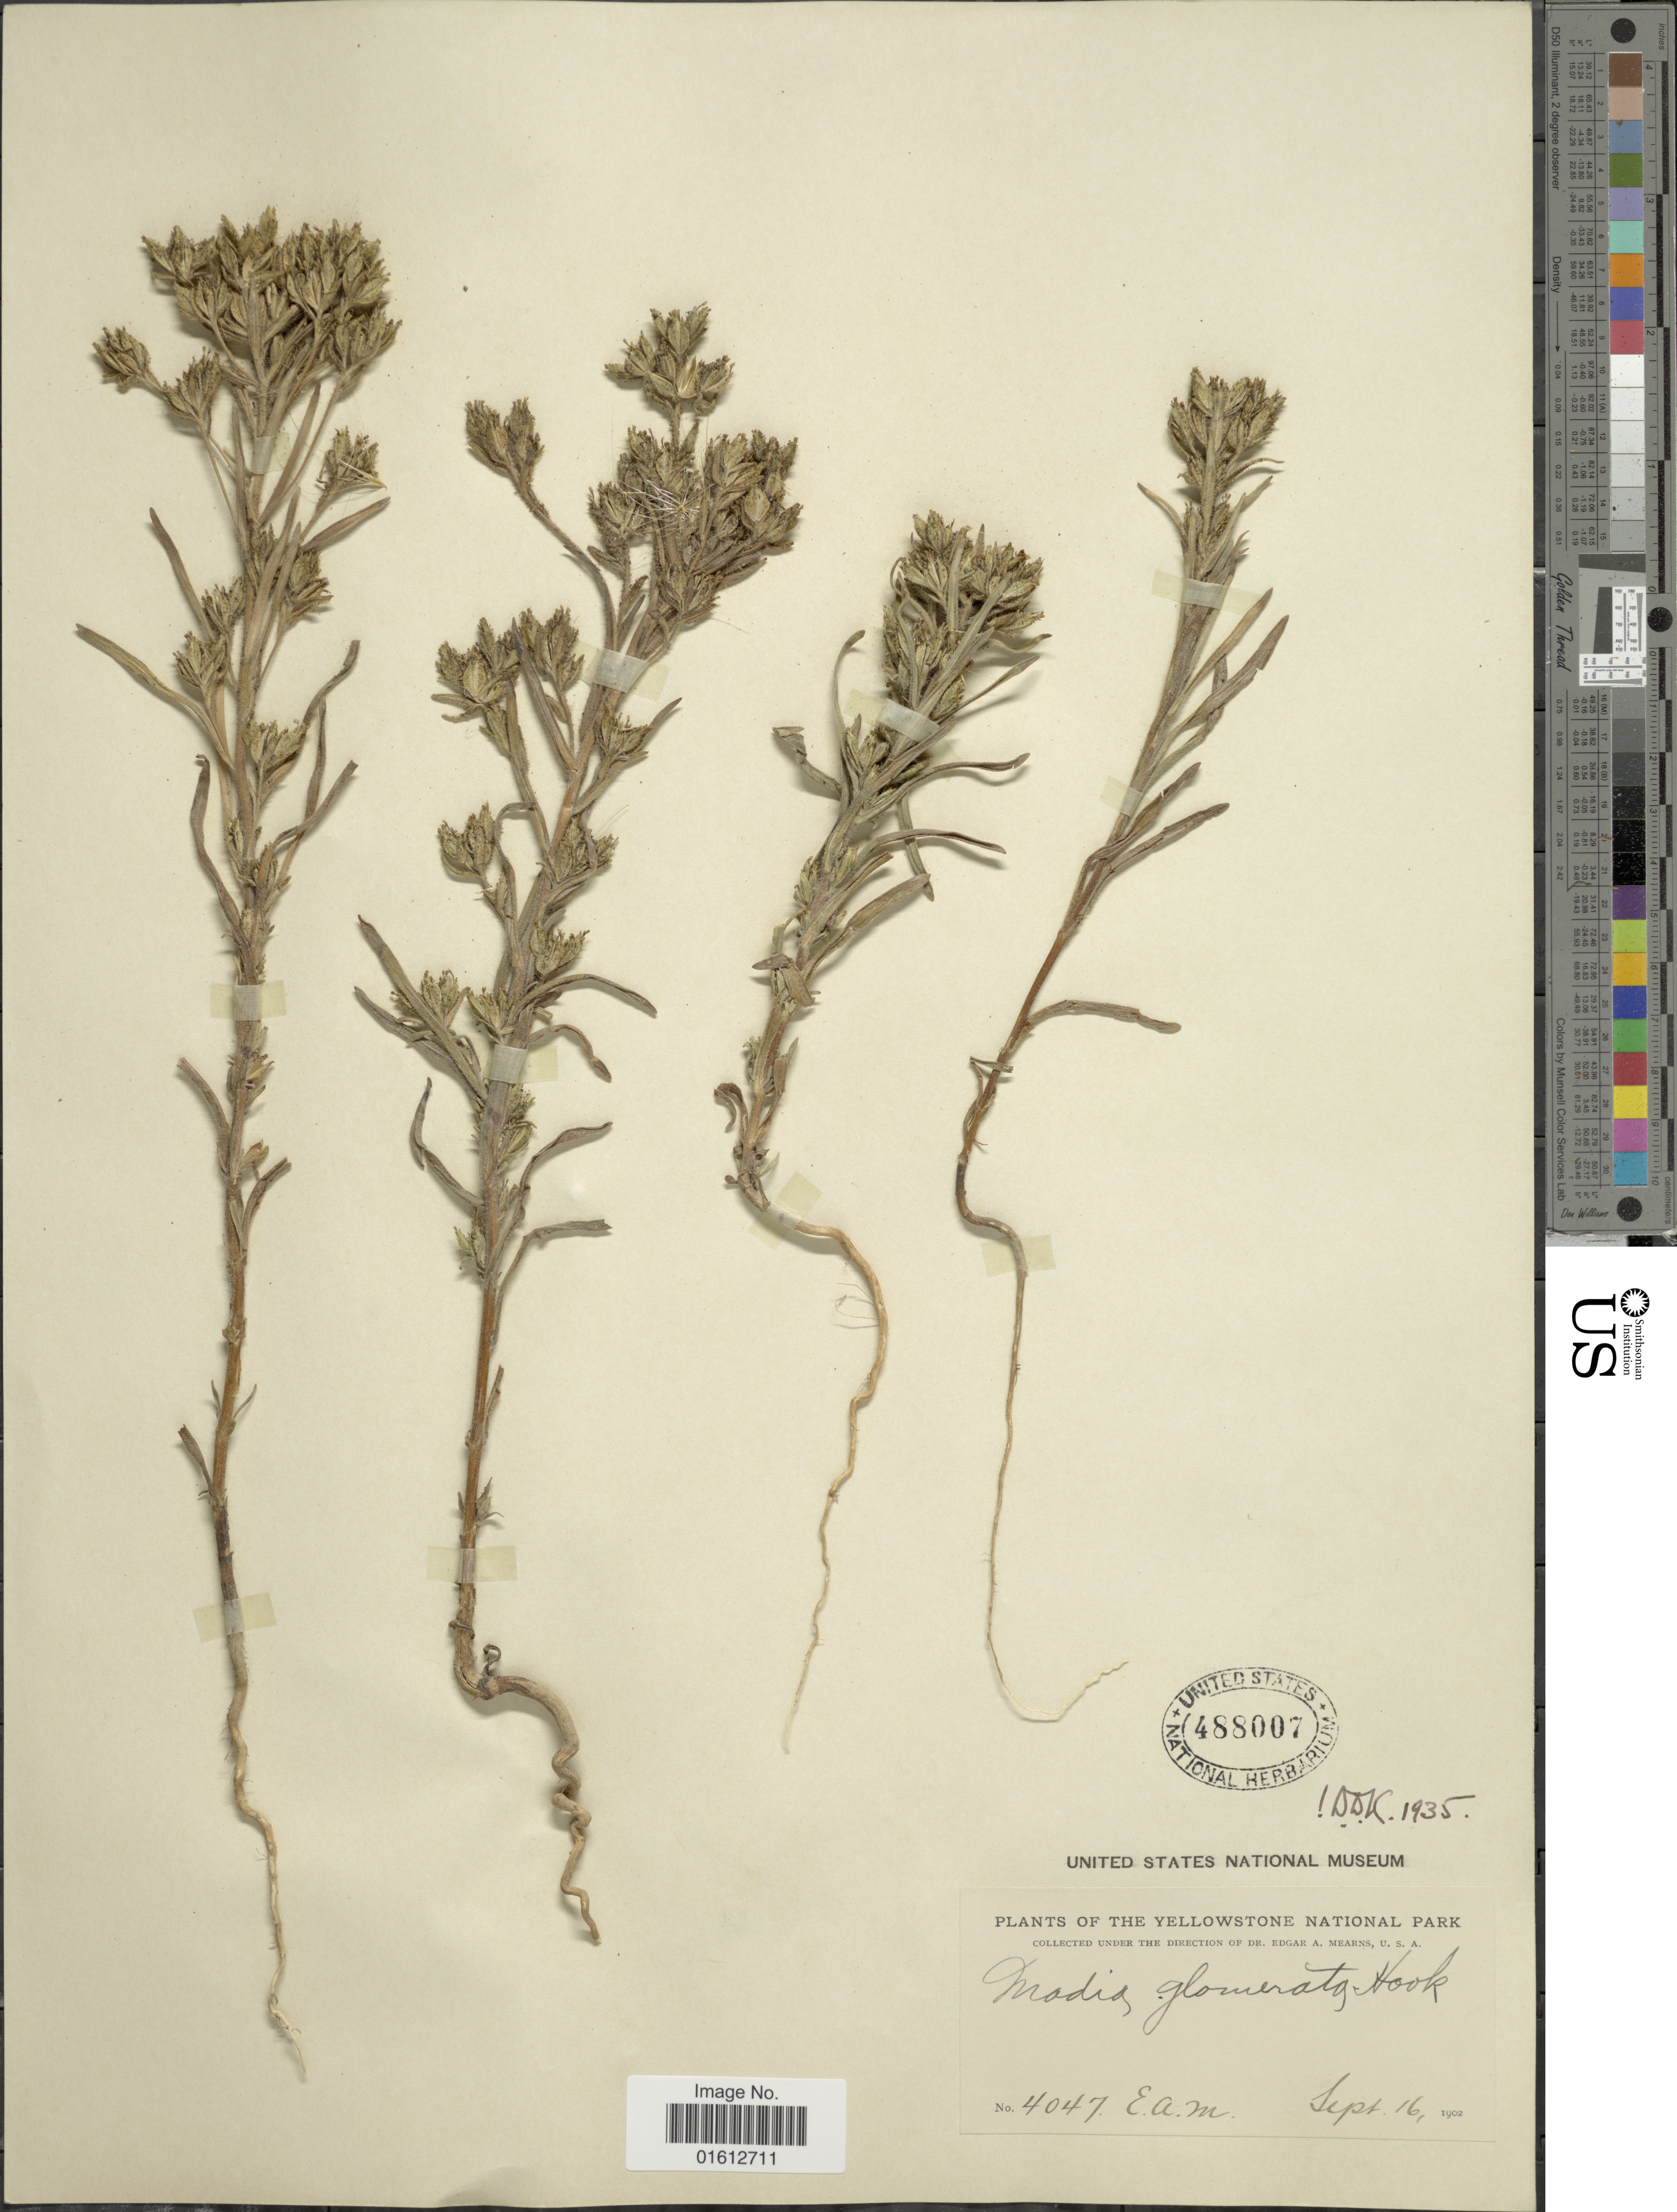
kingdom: Plantae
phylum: Tracheophyta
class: Magnoliopsida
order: Asterales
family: Asteraceae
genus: Madia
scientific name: Madia glomerata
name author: Hook.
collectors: E. A. Mearns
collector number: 4047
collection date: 1902-09-16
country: United States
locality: Yellowstone National Park.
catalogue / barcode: US 488007